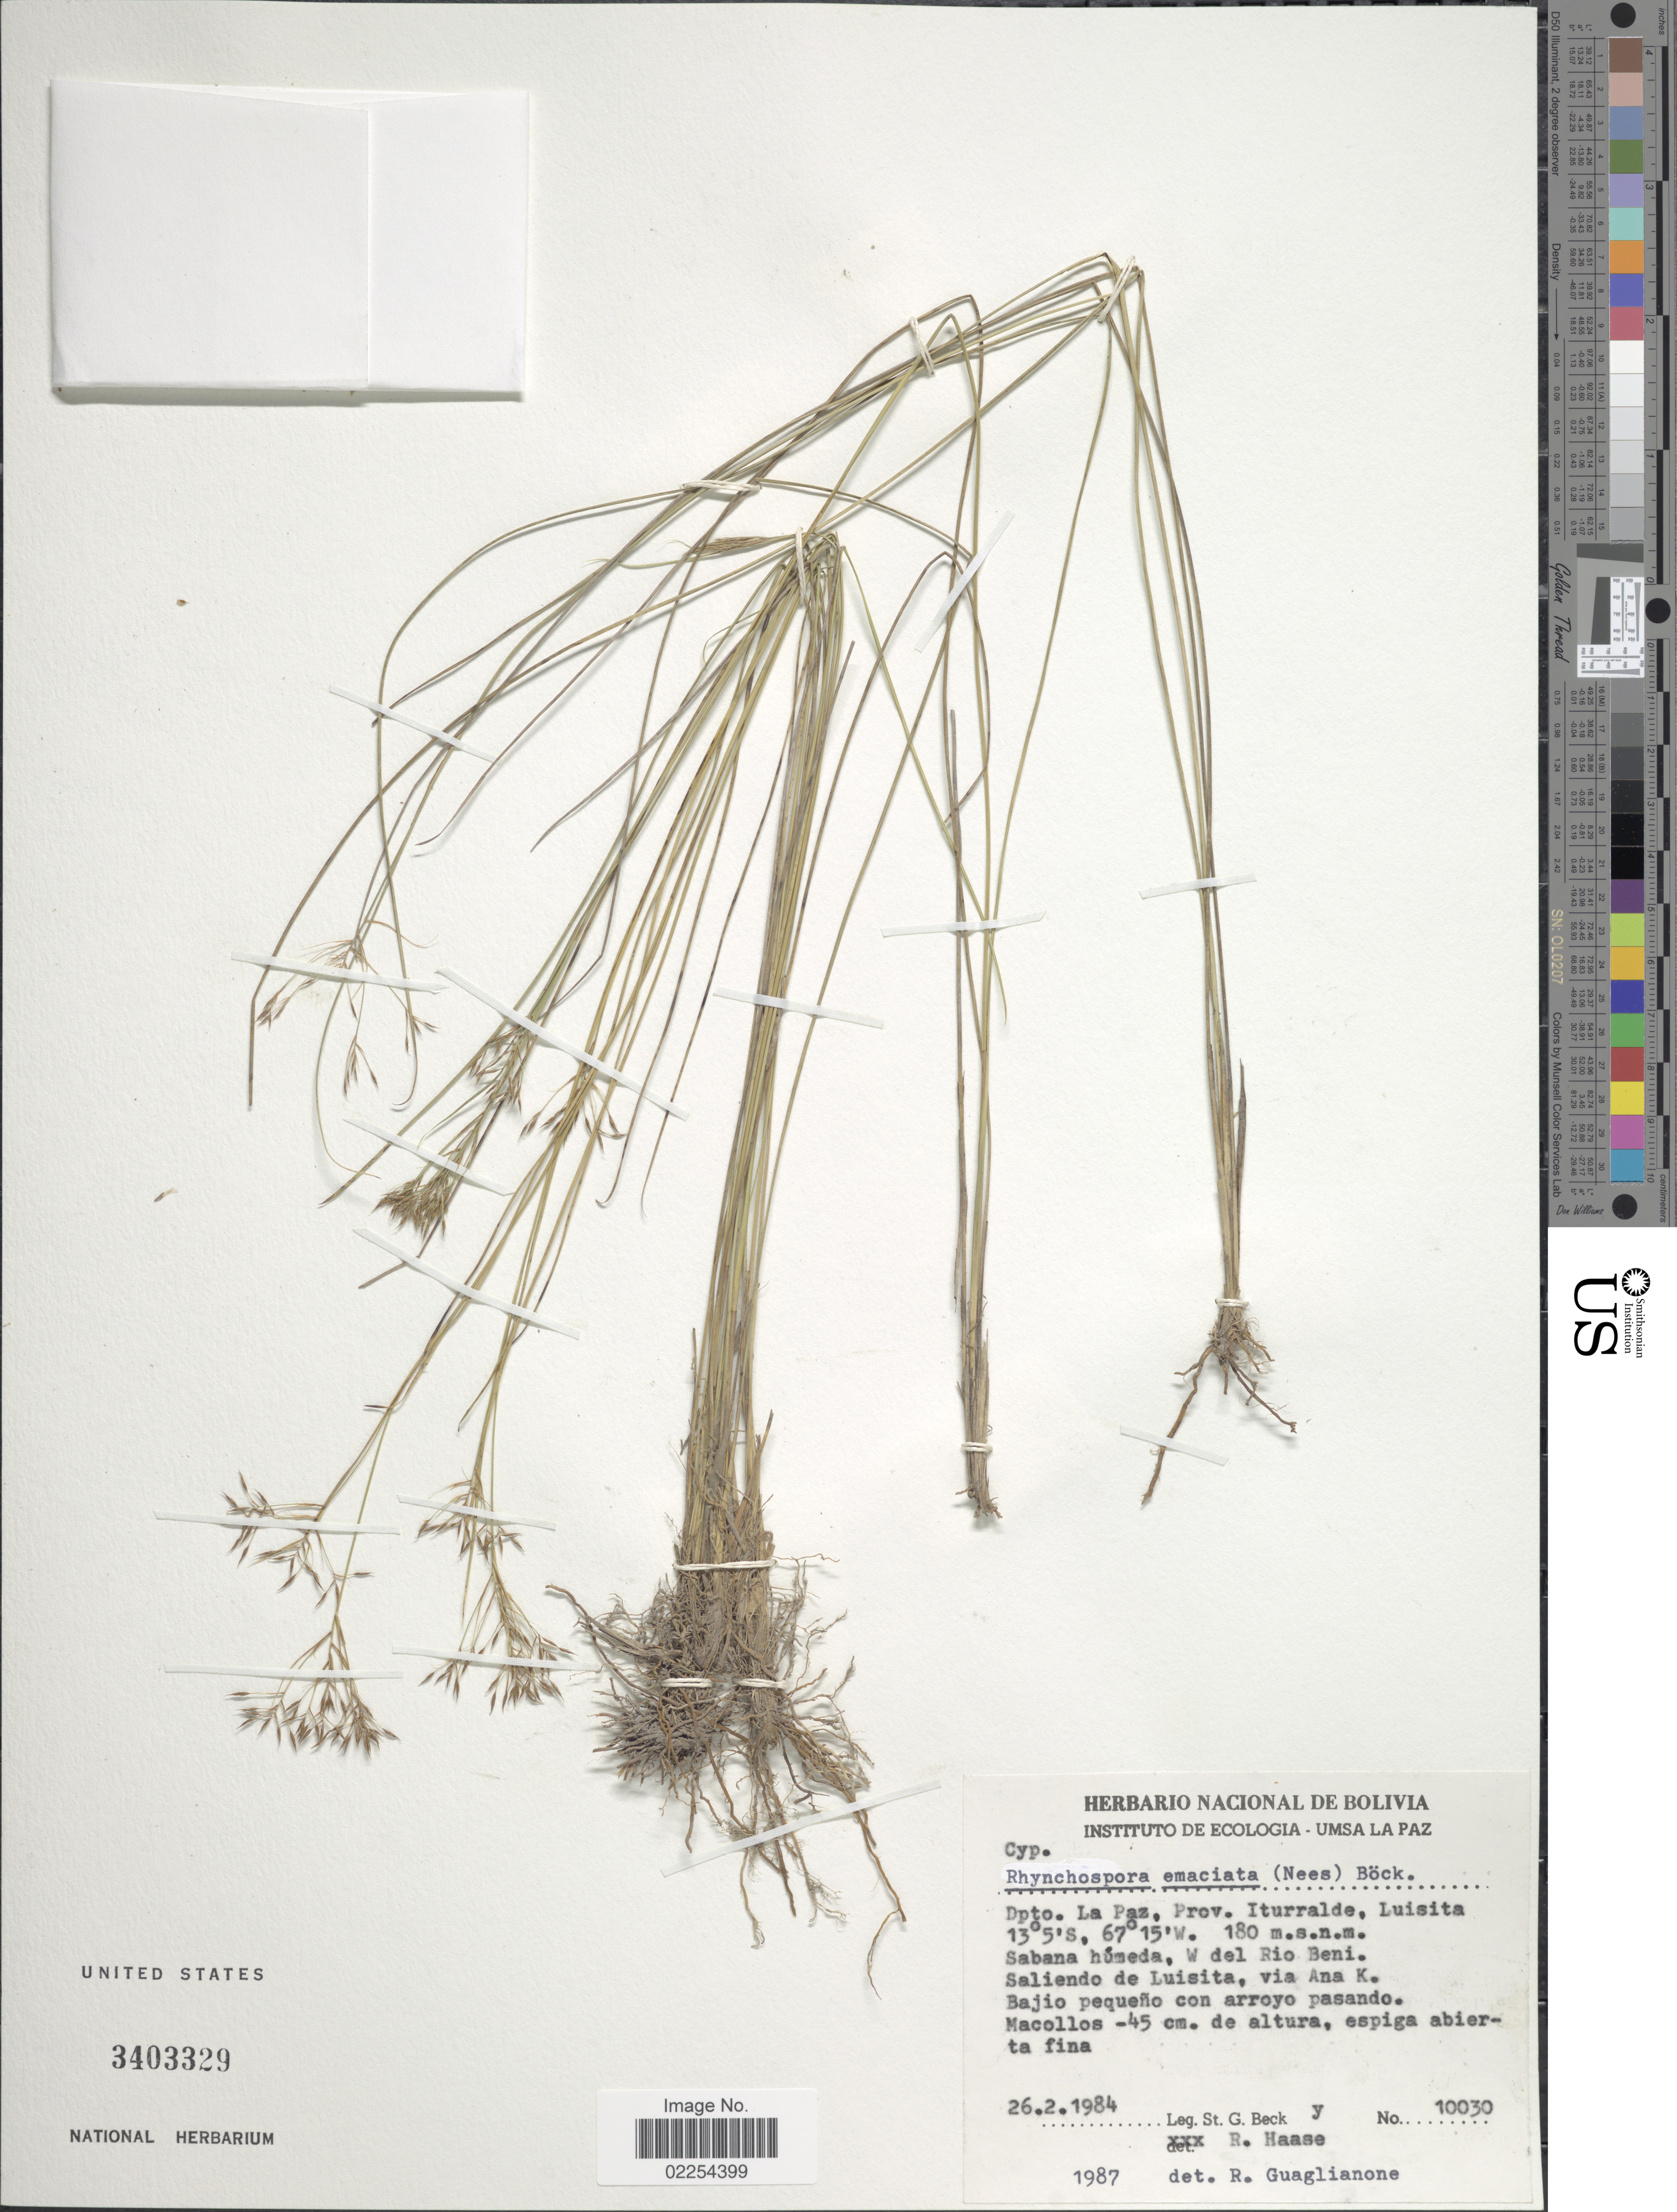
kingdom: Plantae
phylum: Tracheophyta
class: Liliopsida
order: Poales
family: Cyperaceae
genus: Rhynchospora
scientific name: Rhynchospora emaciata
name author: (Nees) Boeckeler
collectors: S. G. Beck & R. Haase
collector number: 10030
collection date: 1984-02-26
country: Bolivia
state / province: La Paz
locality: Dpto La Paz, Prov. Iturralde, Luisita, Sabana húmeda, W del Rio Beni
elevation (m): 180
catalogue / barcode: US 3403329